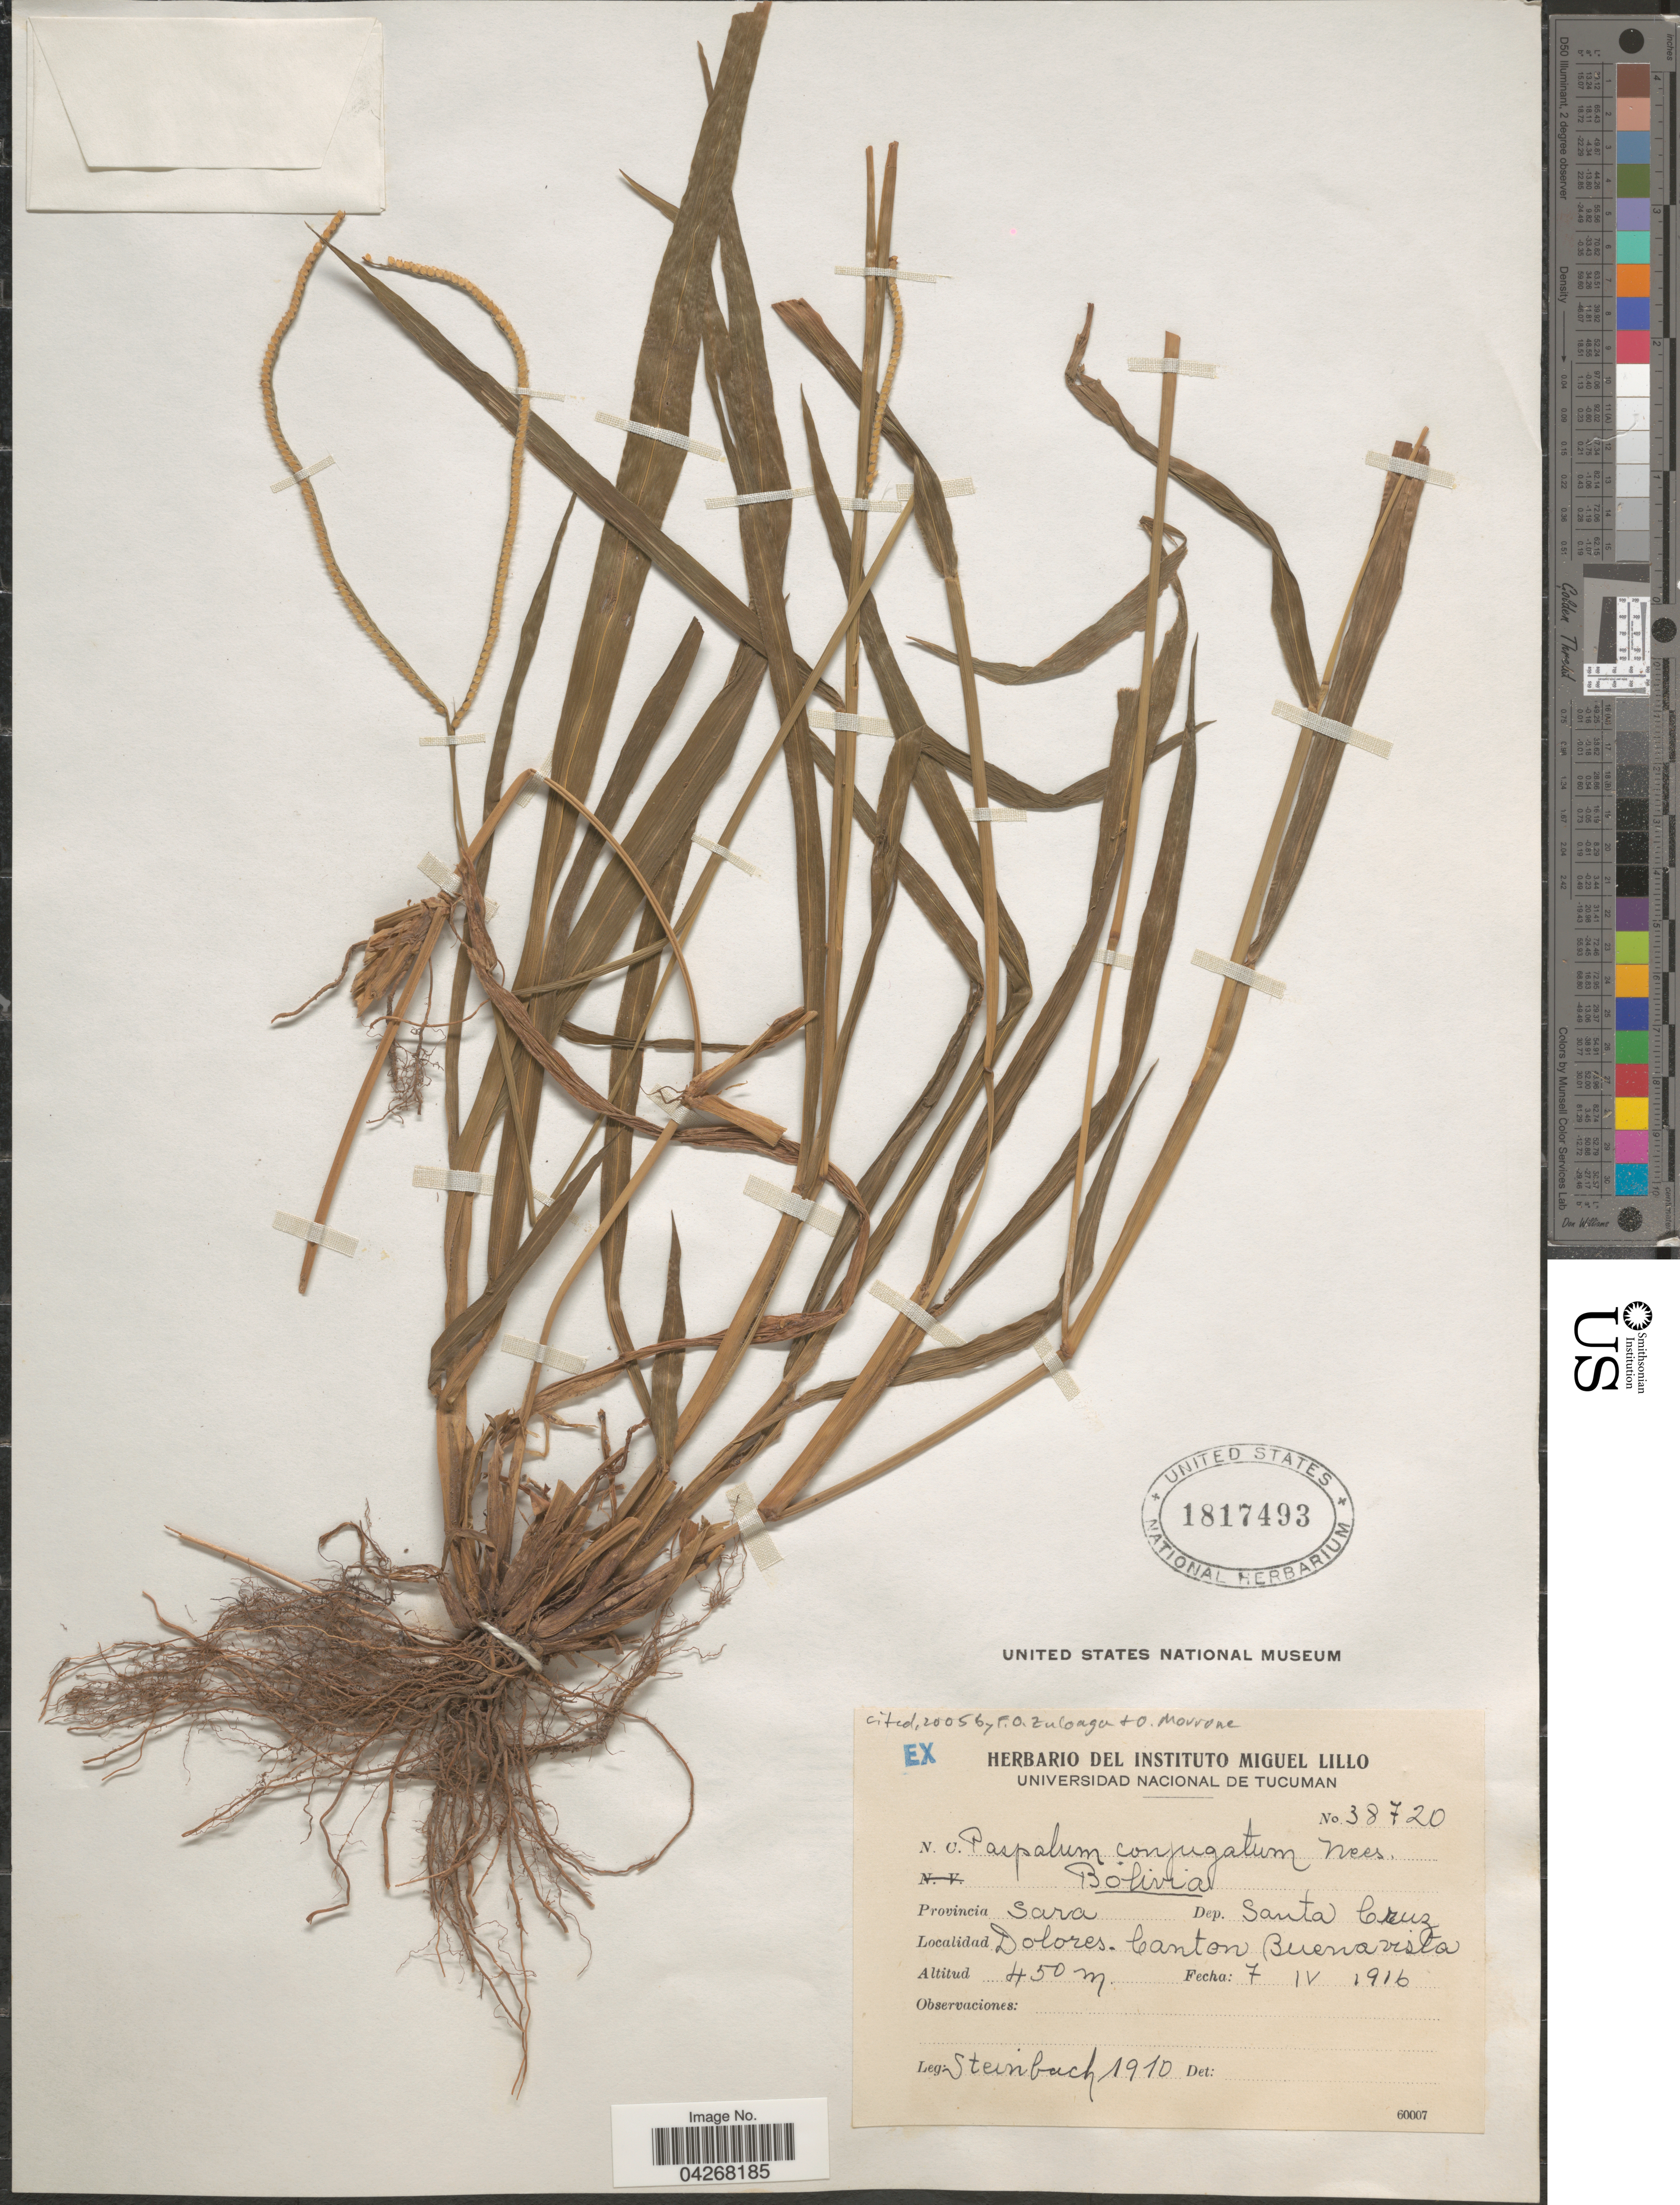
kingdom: Plantae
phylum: Tracheophyta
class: Liliopsida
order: Poales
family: Poaceae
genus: Paspalum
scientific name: Paspalum conjugatum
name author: P.J. Bergius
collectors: Steinbach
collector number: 1910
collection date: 1916-04-07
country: Bolivia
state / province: Santa Cruz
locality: Provincia Sara. Dep. Santa Cruz. Dolores. Canton Buenavista.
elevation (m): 450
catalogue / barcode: US 1817493